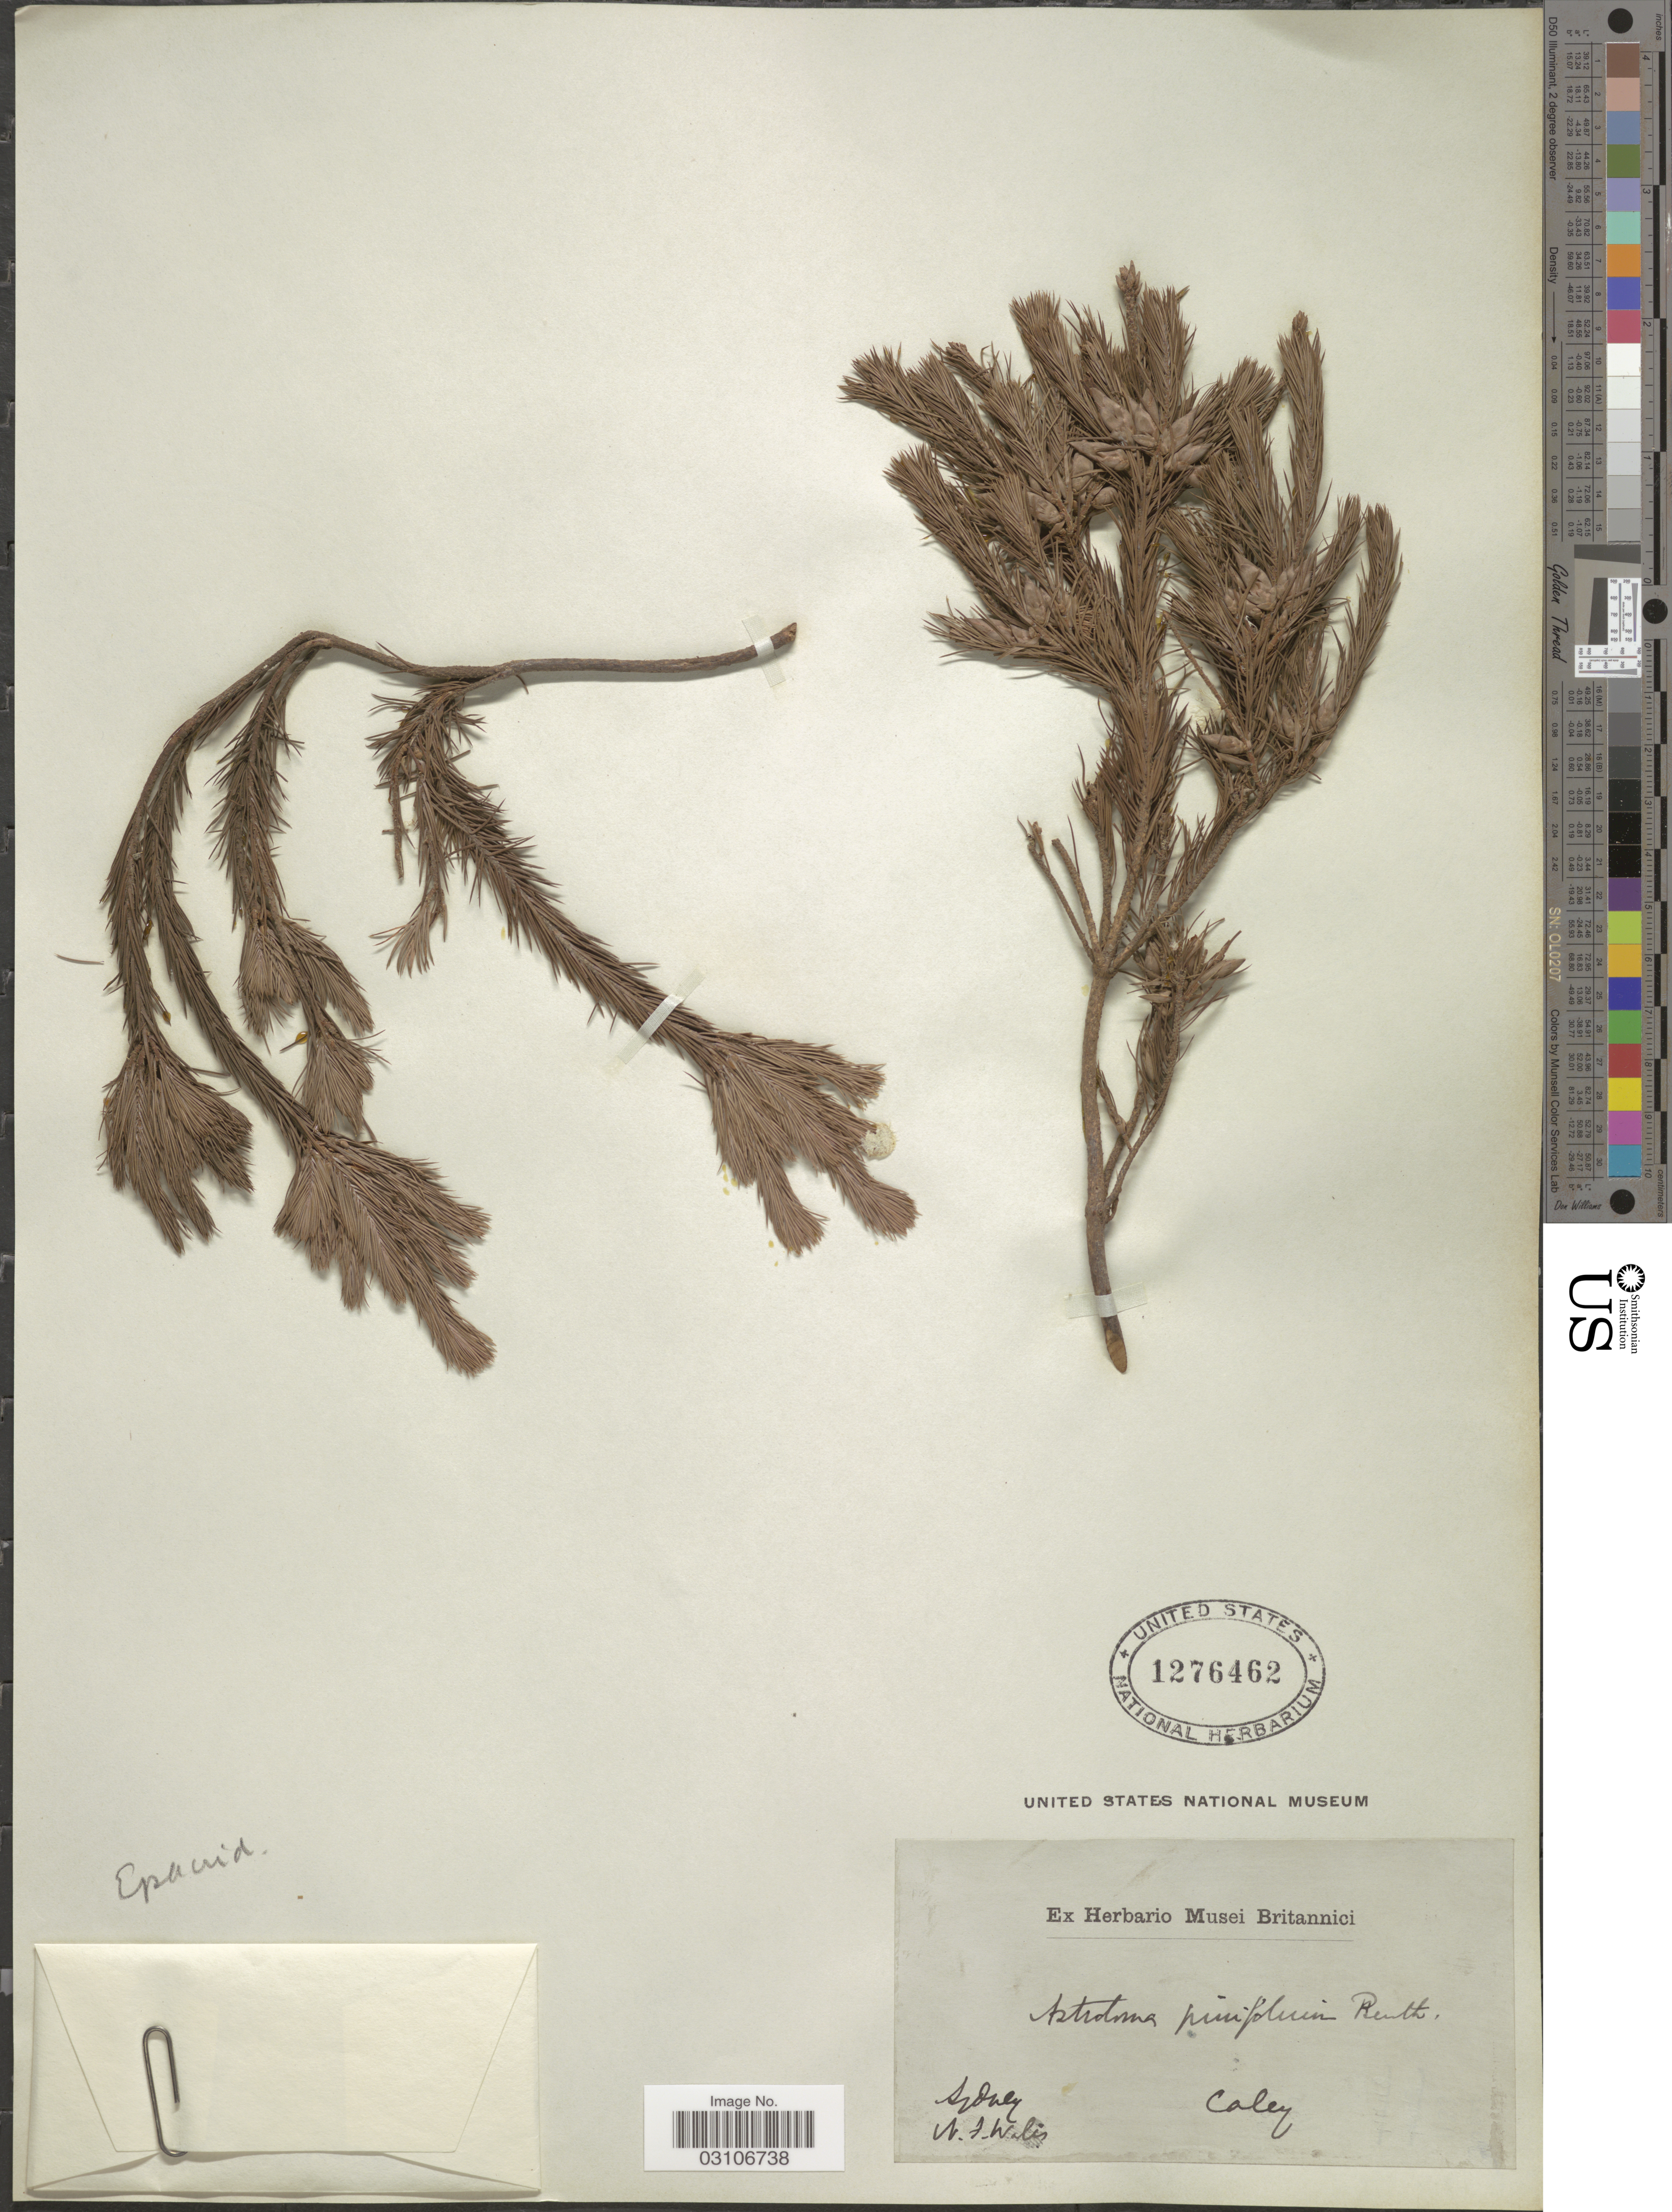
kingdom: Plantae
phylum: Tracheophyta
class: Magnoliopsida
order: Ericales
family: Ericaceae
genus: Astroloma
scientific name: Astroloma pinifolium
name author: (R. Br.) Benth.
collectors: -. Caley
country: Australia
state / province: New South Wales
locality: Sydney.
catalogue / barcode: US 1276462